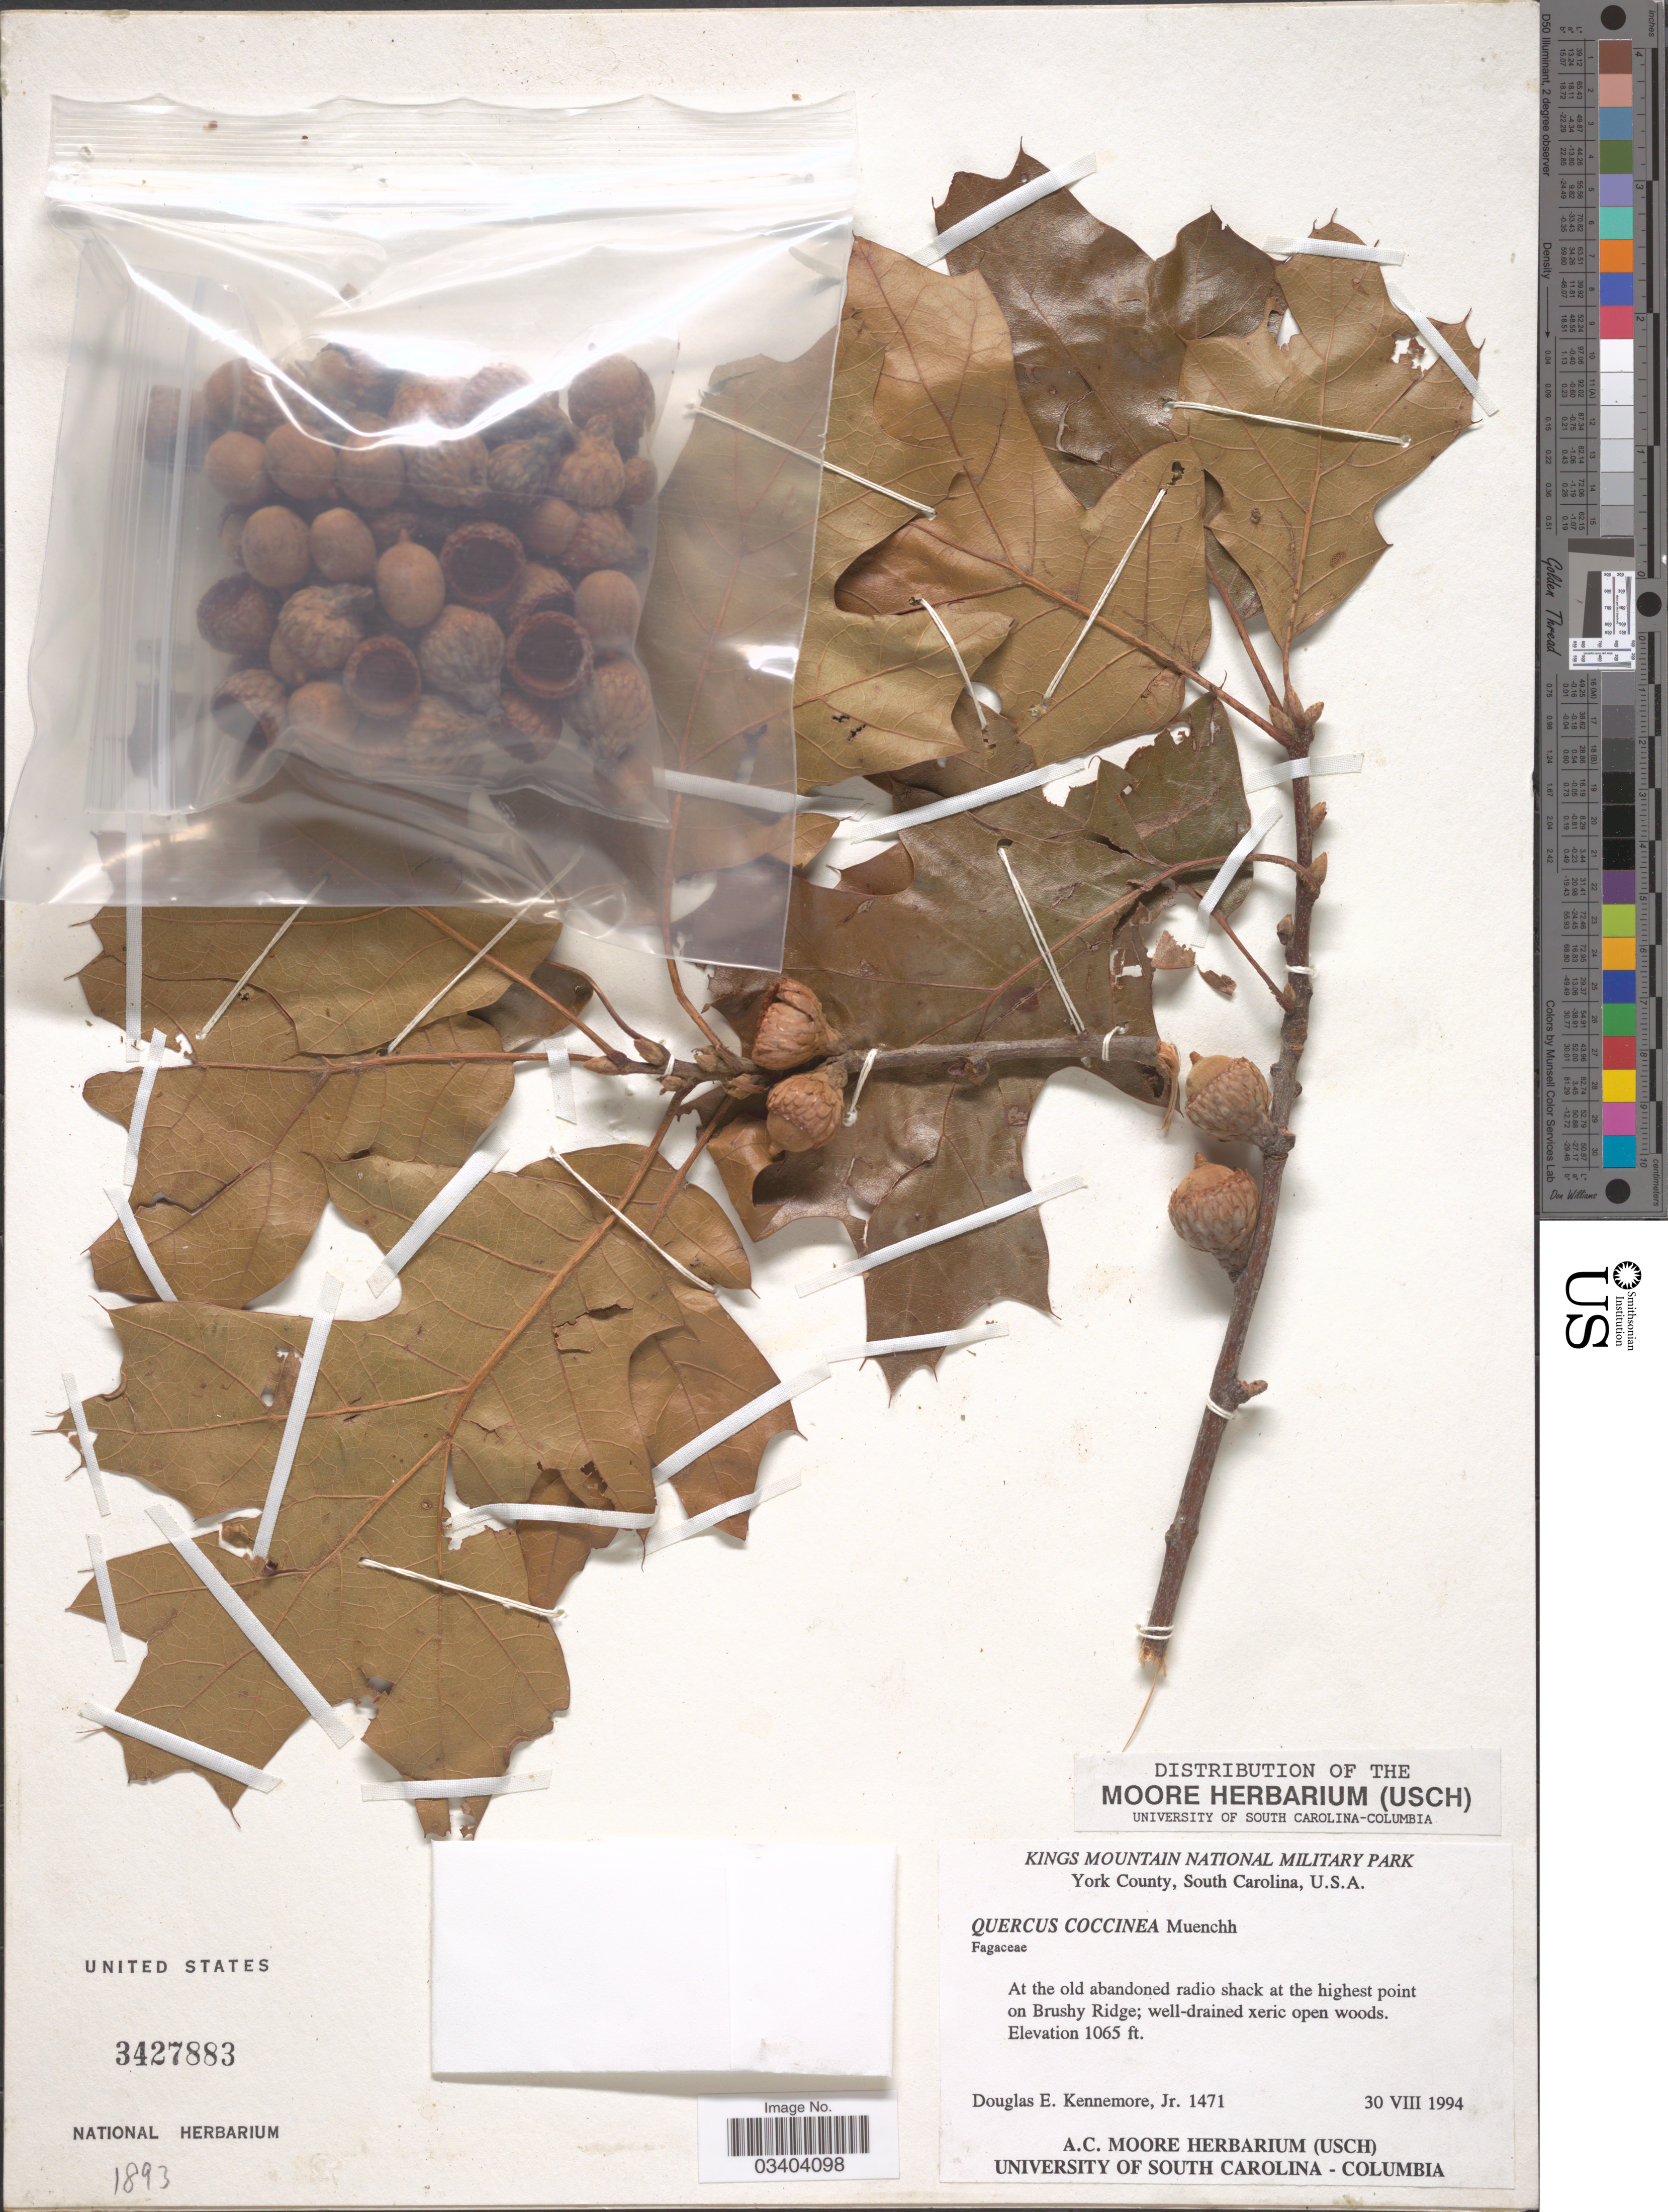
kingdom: Plantae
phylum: Tracheophyta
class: Magnoliopsida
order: Fagales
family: Fagaceae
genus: Quercus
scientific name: Quercus coccinea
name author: Münchh.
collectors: D. Kennemore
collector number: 1471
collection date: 1994-08-30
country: United States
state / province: South Carolina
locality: Kings Mountain National Military Park. York County. At the old abandoned radio shack.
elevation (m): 325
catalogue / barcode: US 3427883